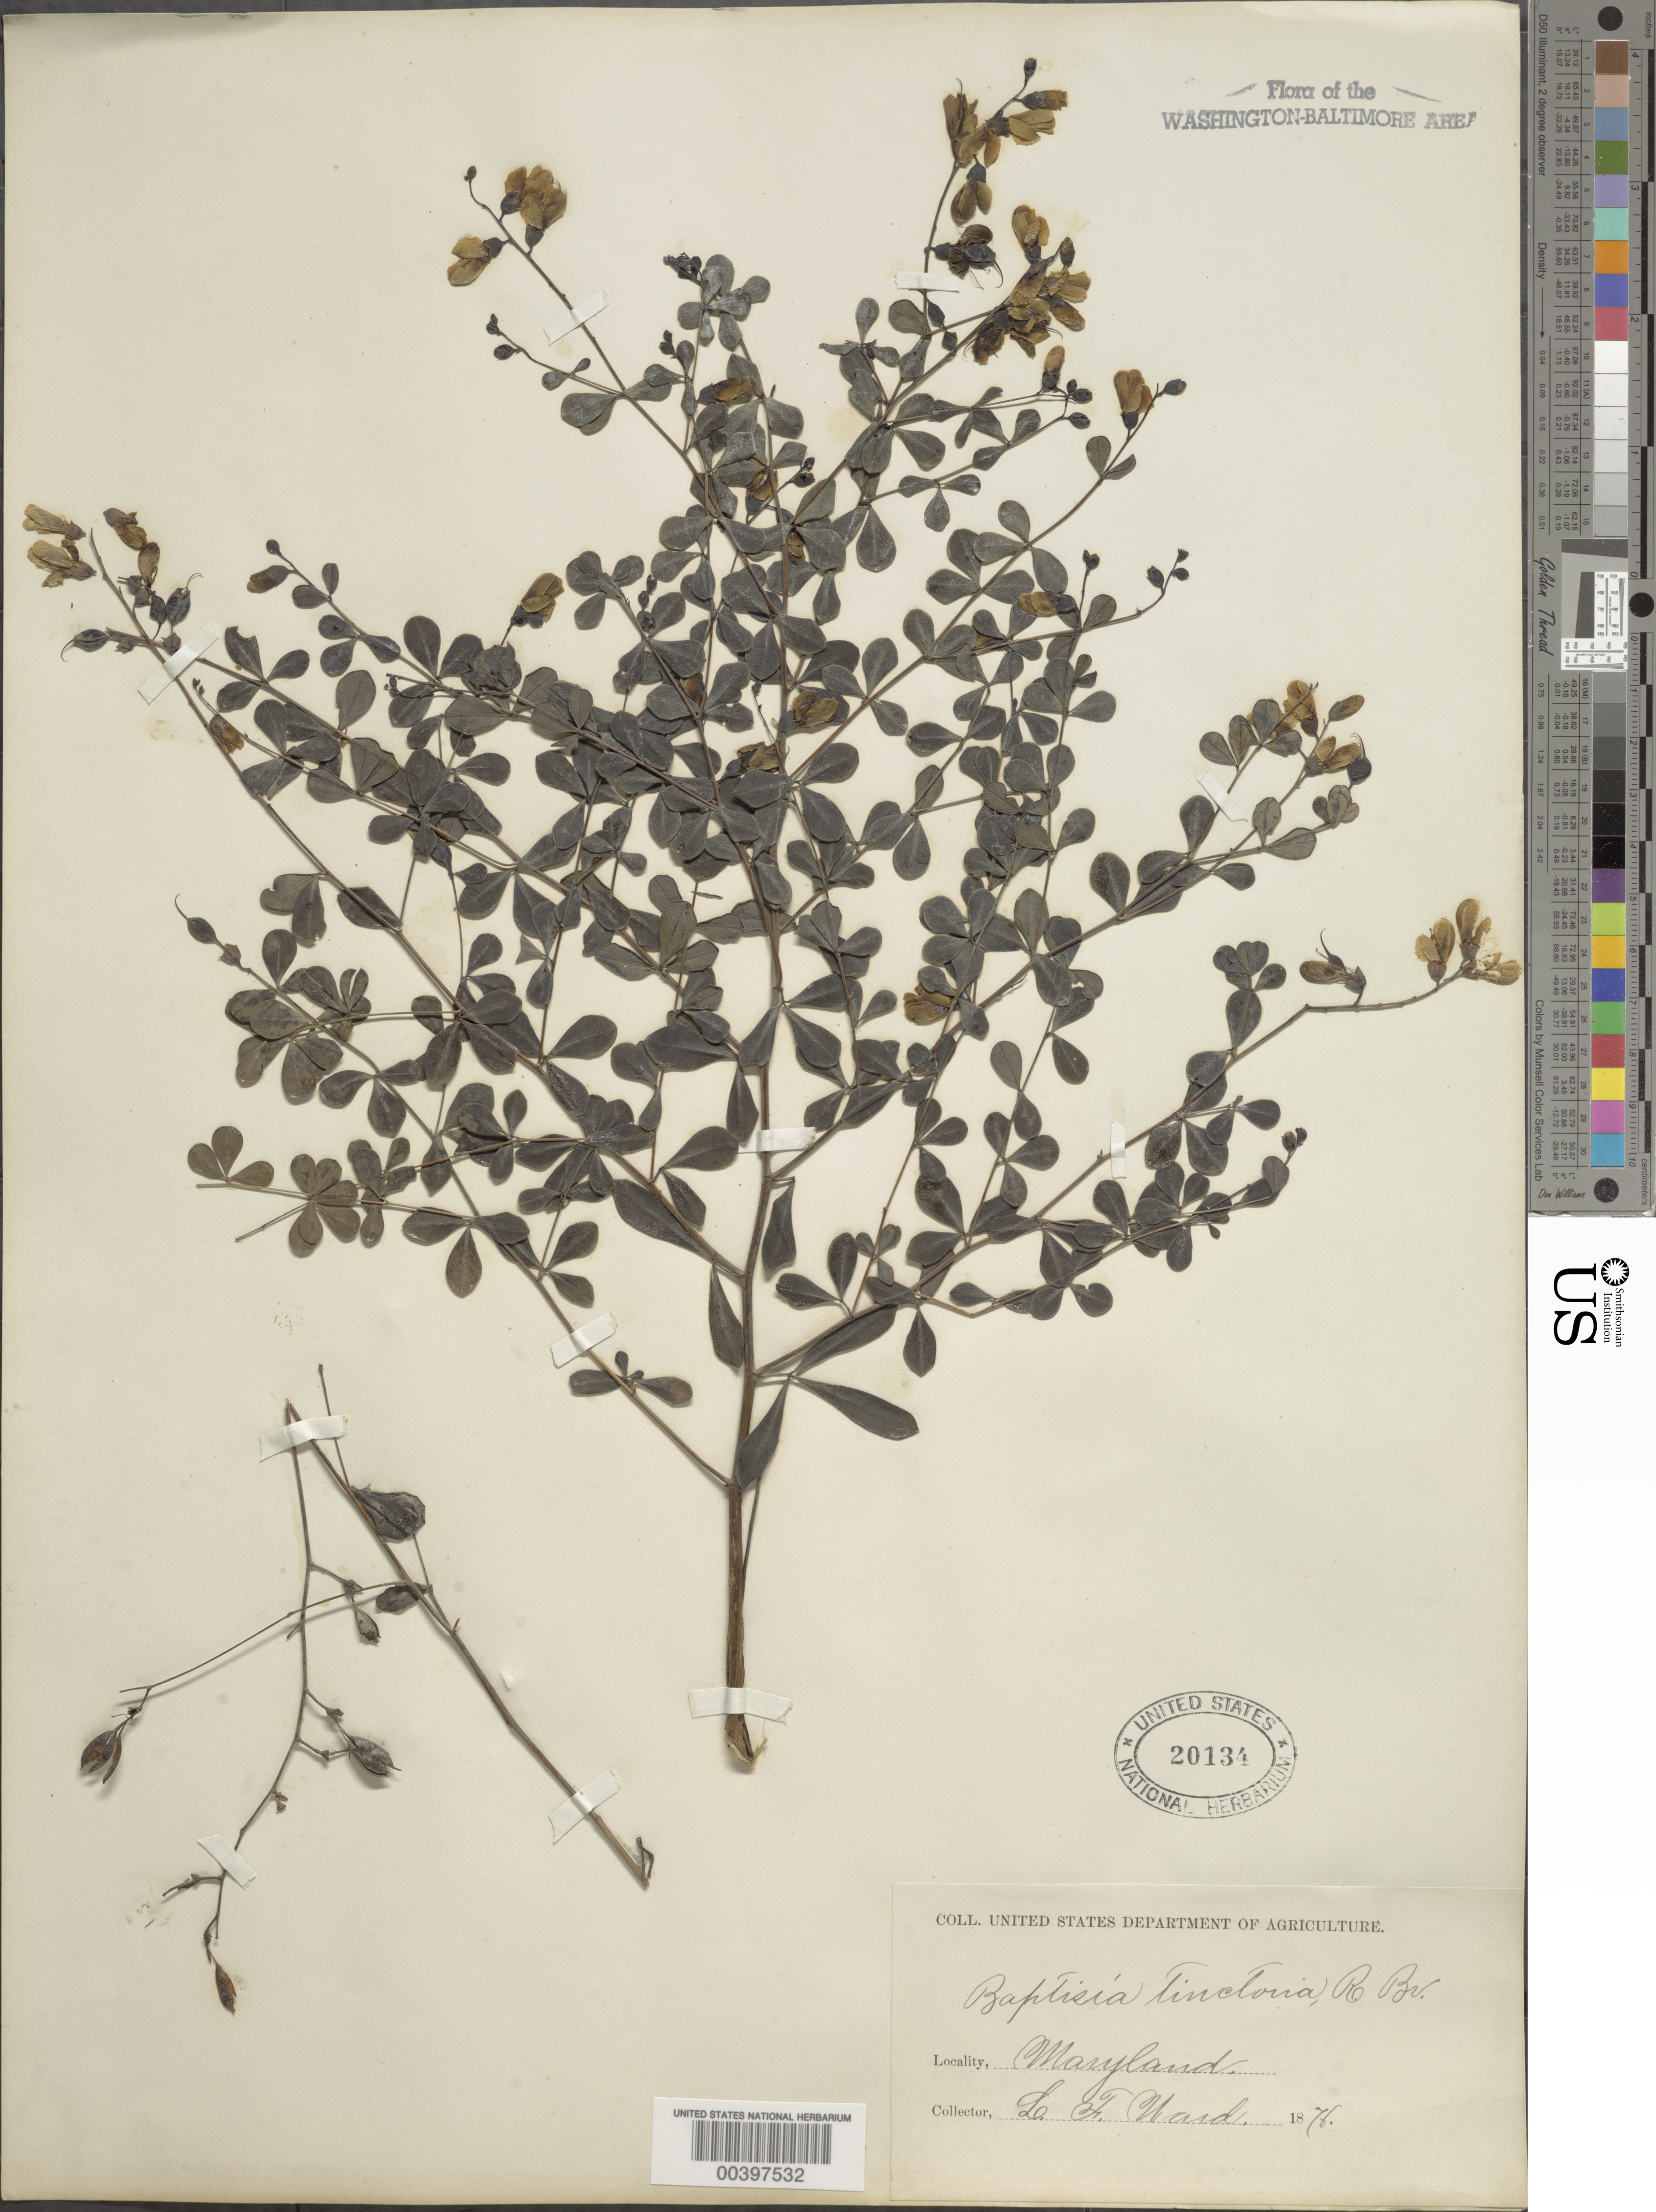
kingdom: Plantae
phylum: Tracheophyta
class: Magnoliopsida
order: Fabales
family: Fabaceae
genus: Baptisia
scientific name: Baptisia tinctoria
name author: (L.) R. Br.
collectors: L. F. Ward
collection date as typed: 1876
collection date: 1876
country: United States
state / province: Maryland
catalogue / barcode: US 20134